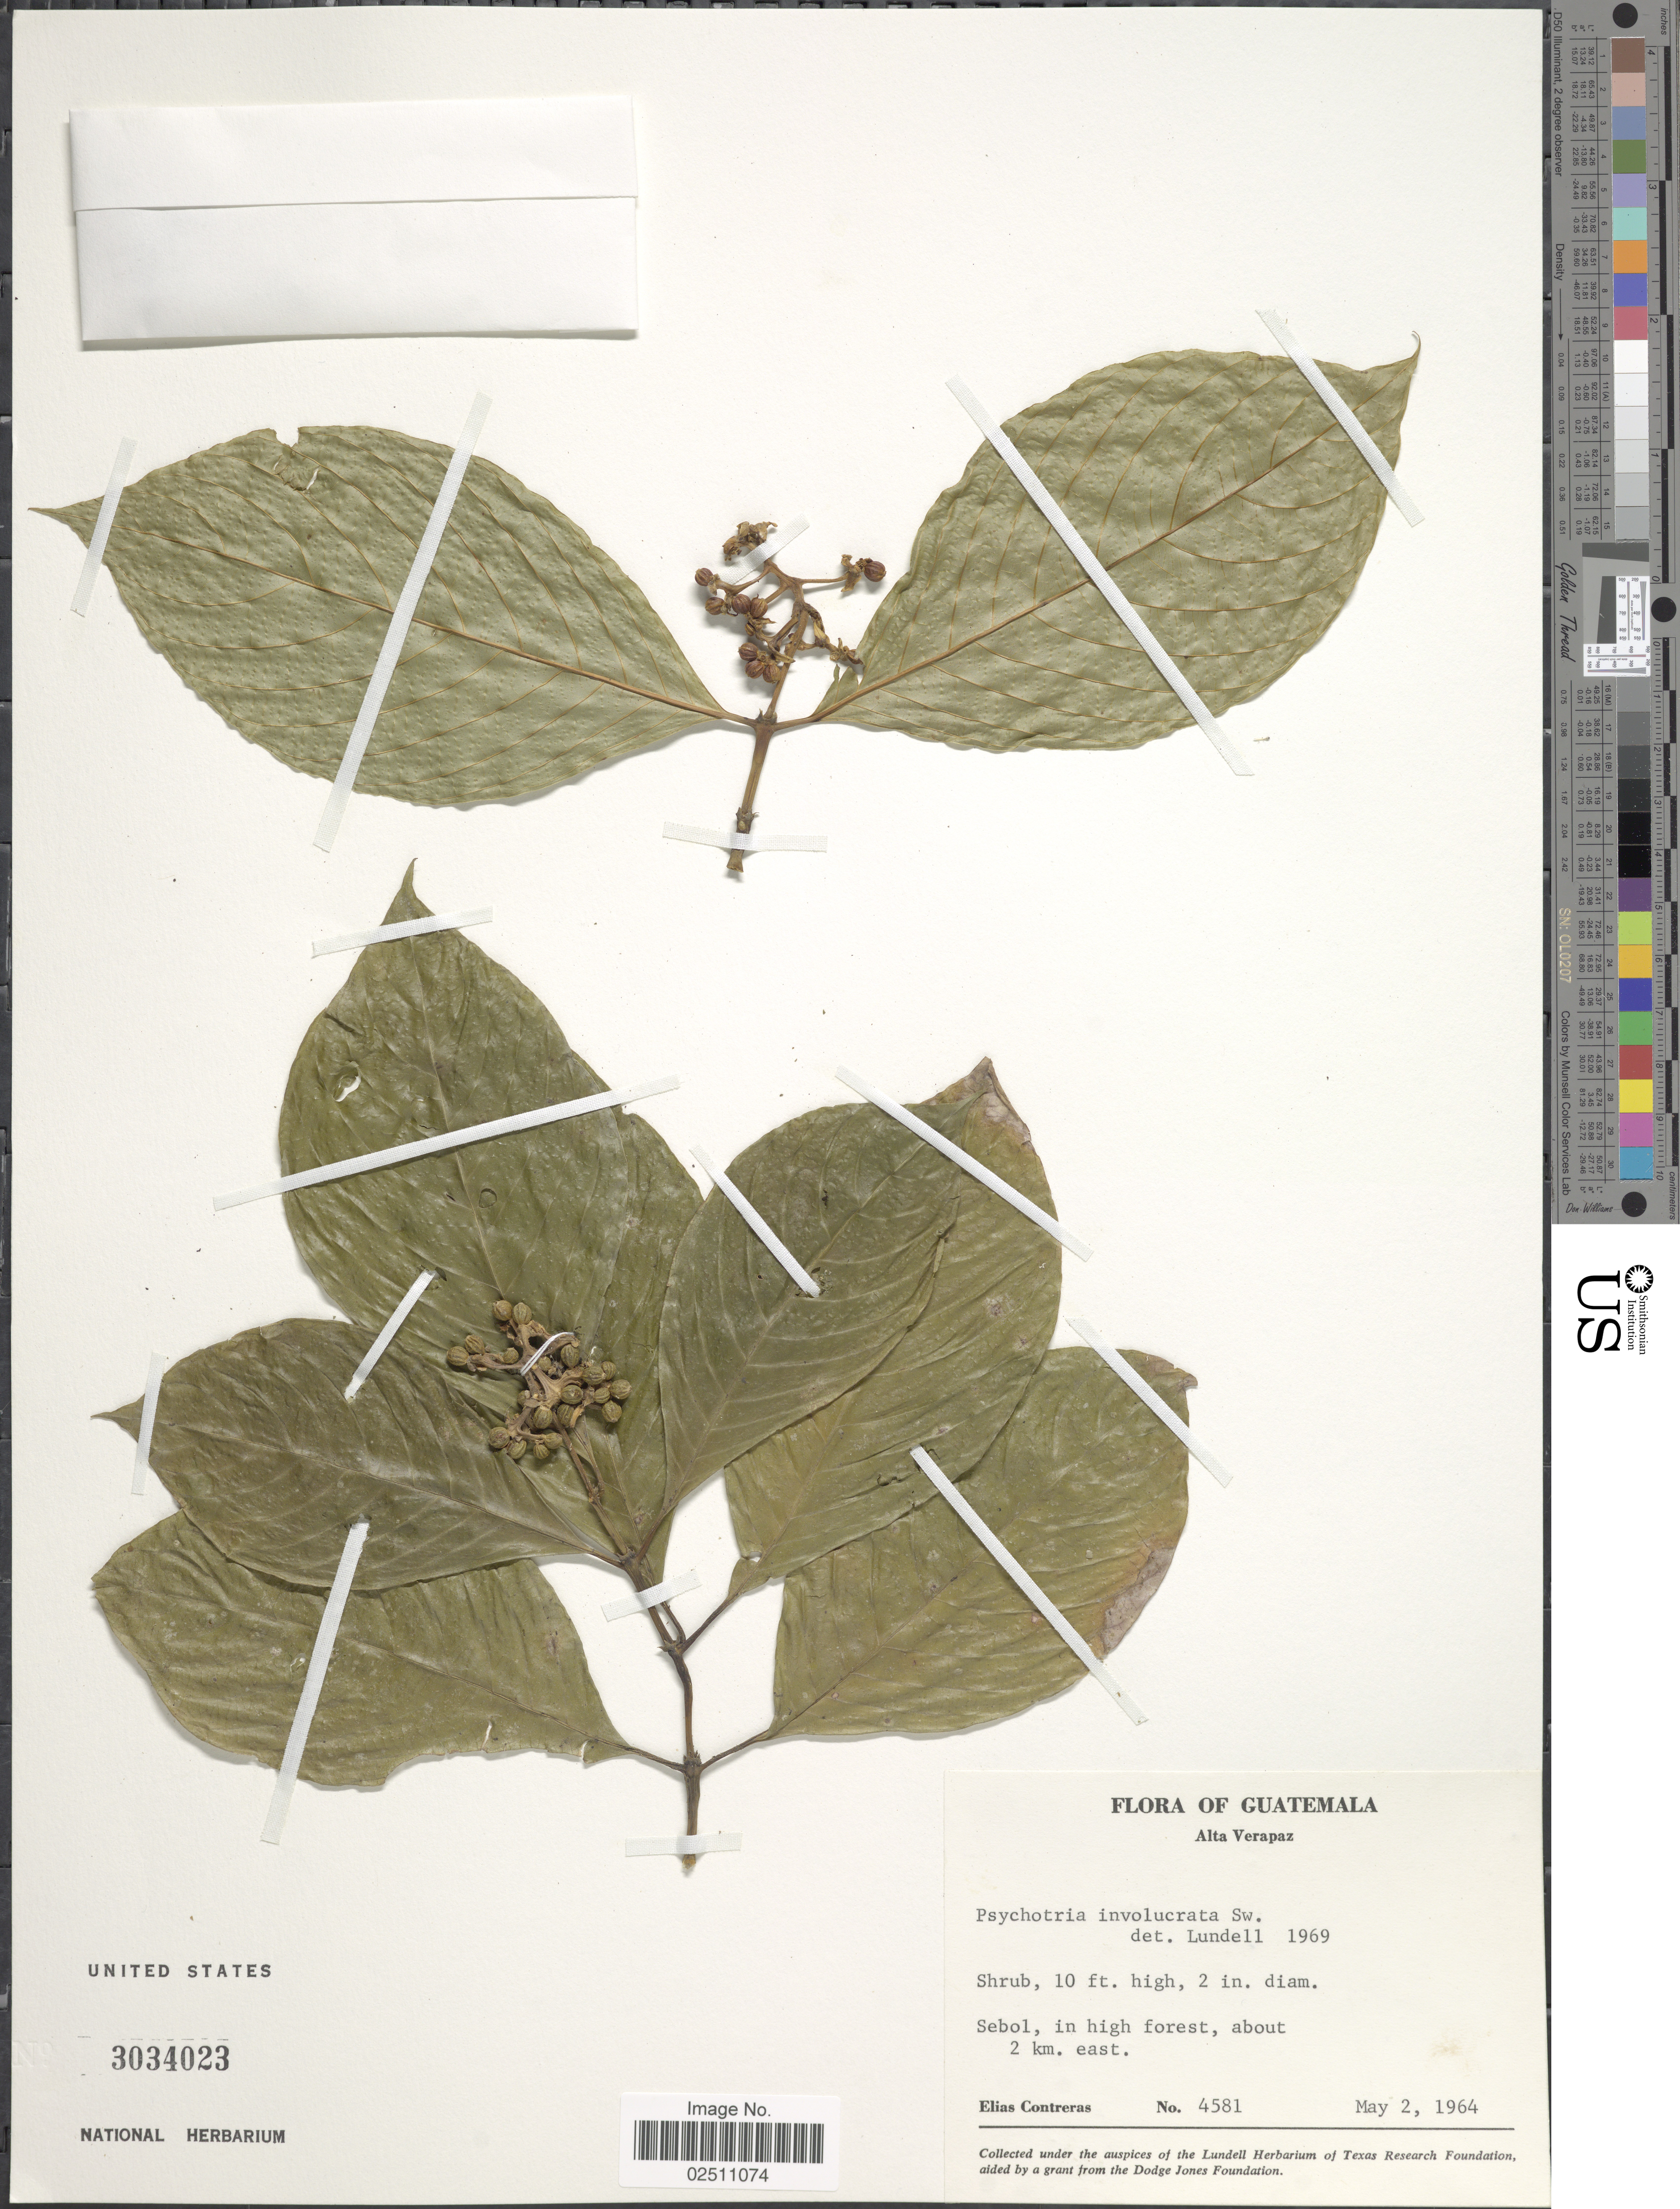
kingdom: Plantae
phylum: Tracheophyta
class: Magnoliopsida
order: Gentianales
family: Rubiaceae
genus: Psychotria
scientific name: Psychotria involucrata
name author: Sw.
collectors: E. Contreras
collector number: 4581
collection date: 1964-05-02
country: Guatemala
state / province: Alta Verapaz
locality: Sebol, in high forest, about 2 km. east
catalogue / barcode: US 3034023